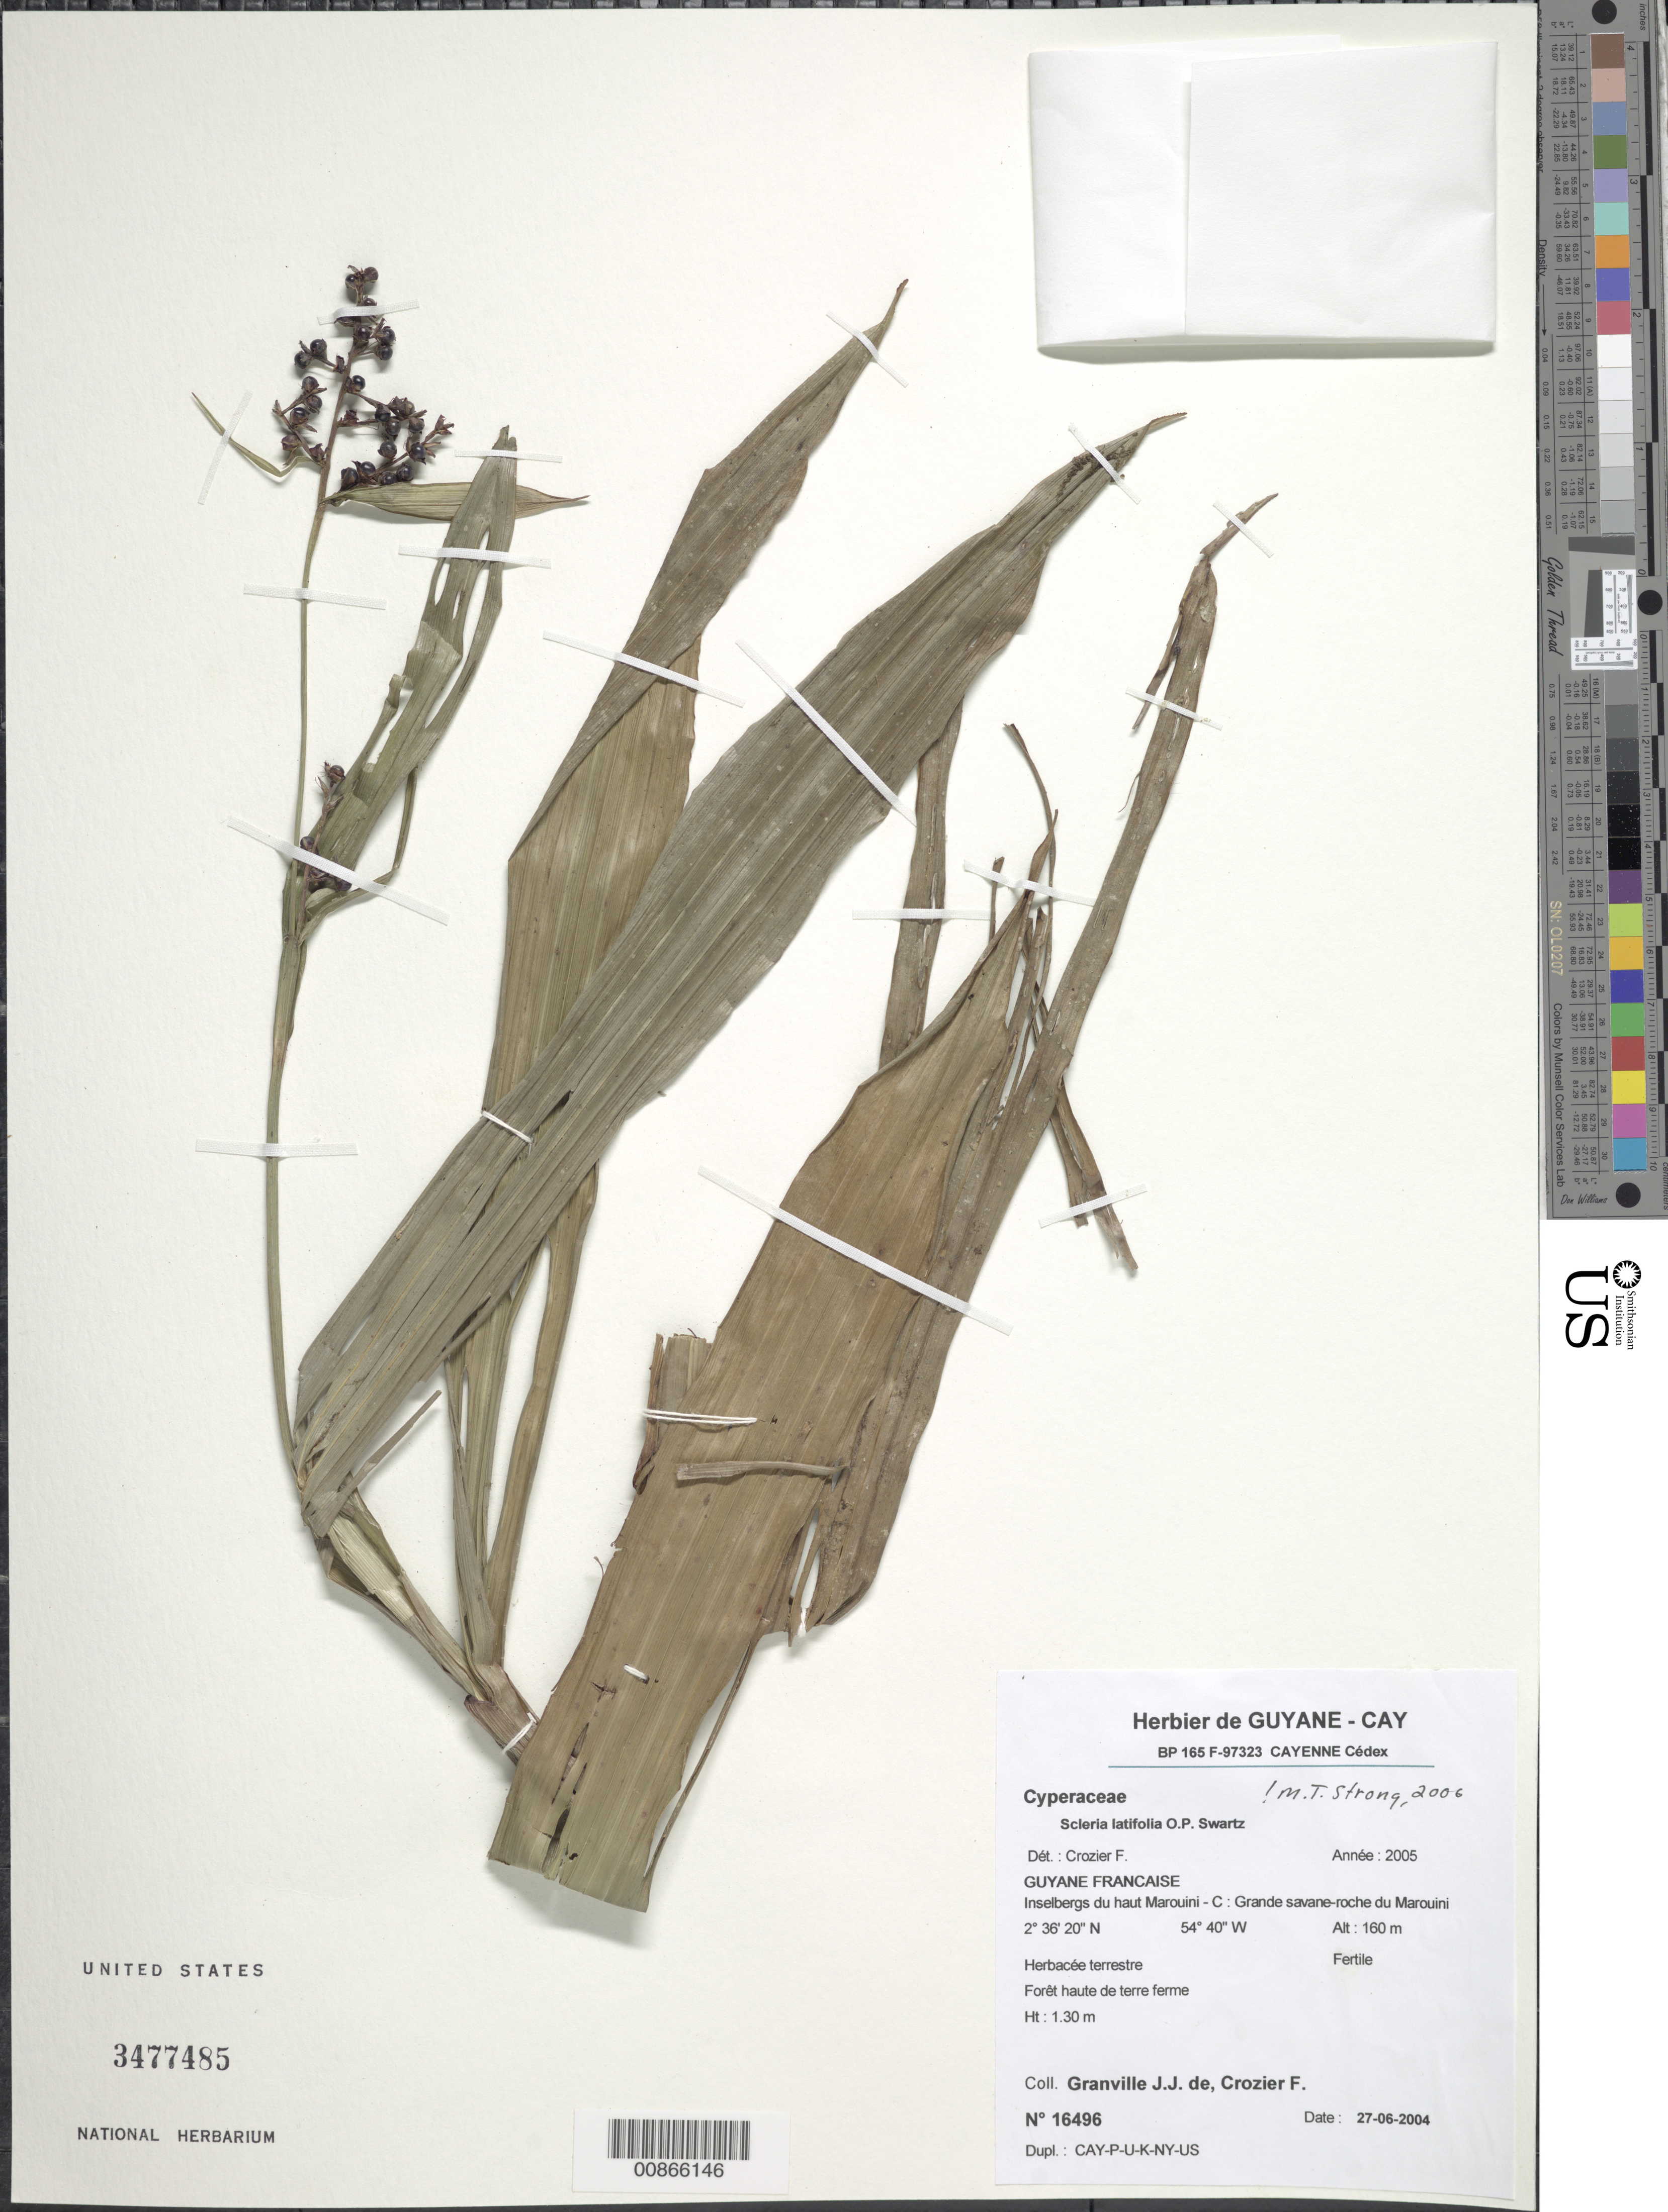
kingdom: Plantae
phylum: Tracheophyta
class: Liliopsida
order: Poales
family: Cyperaceae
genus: Scleria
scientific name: Scleria latifolia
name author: Sw.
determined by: Strong, M. T., (US), Smithsonian Institution - National Museum of Natural History (UNITED STATES)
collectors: J.-J. de Granville & F. Crozier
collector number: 16496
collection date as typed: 27-Jun-04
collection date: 2004-06-27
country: French Guiana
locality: Haut Marouini-C; Grande savane-roche du Marouini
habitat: Forêt haute de terre ferme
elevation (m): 160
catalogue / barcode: US 3477485